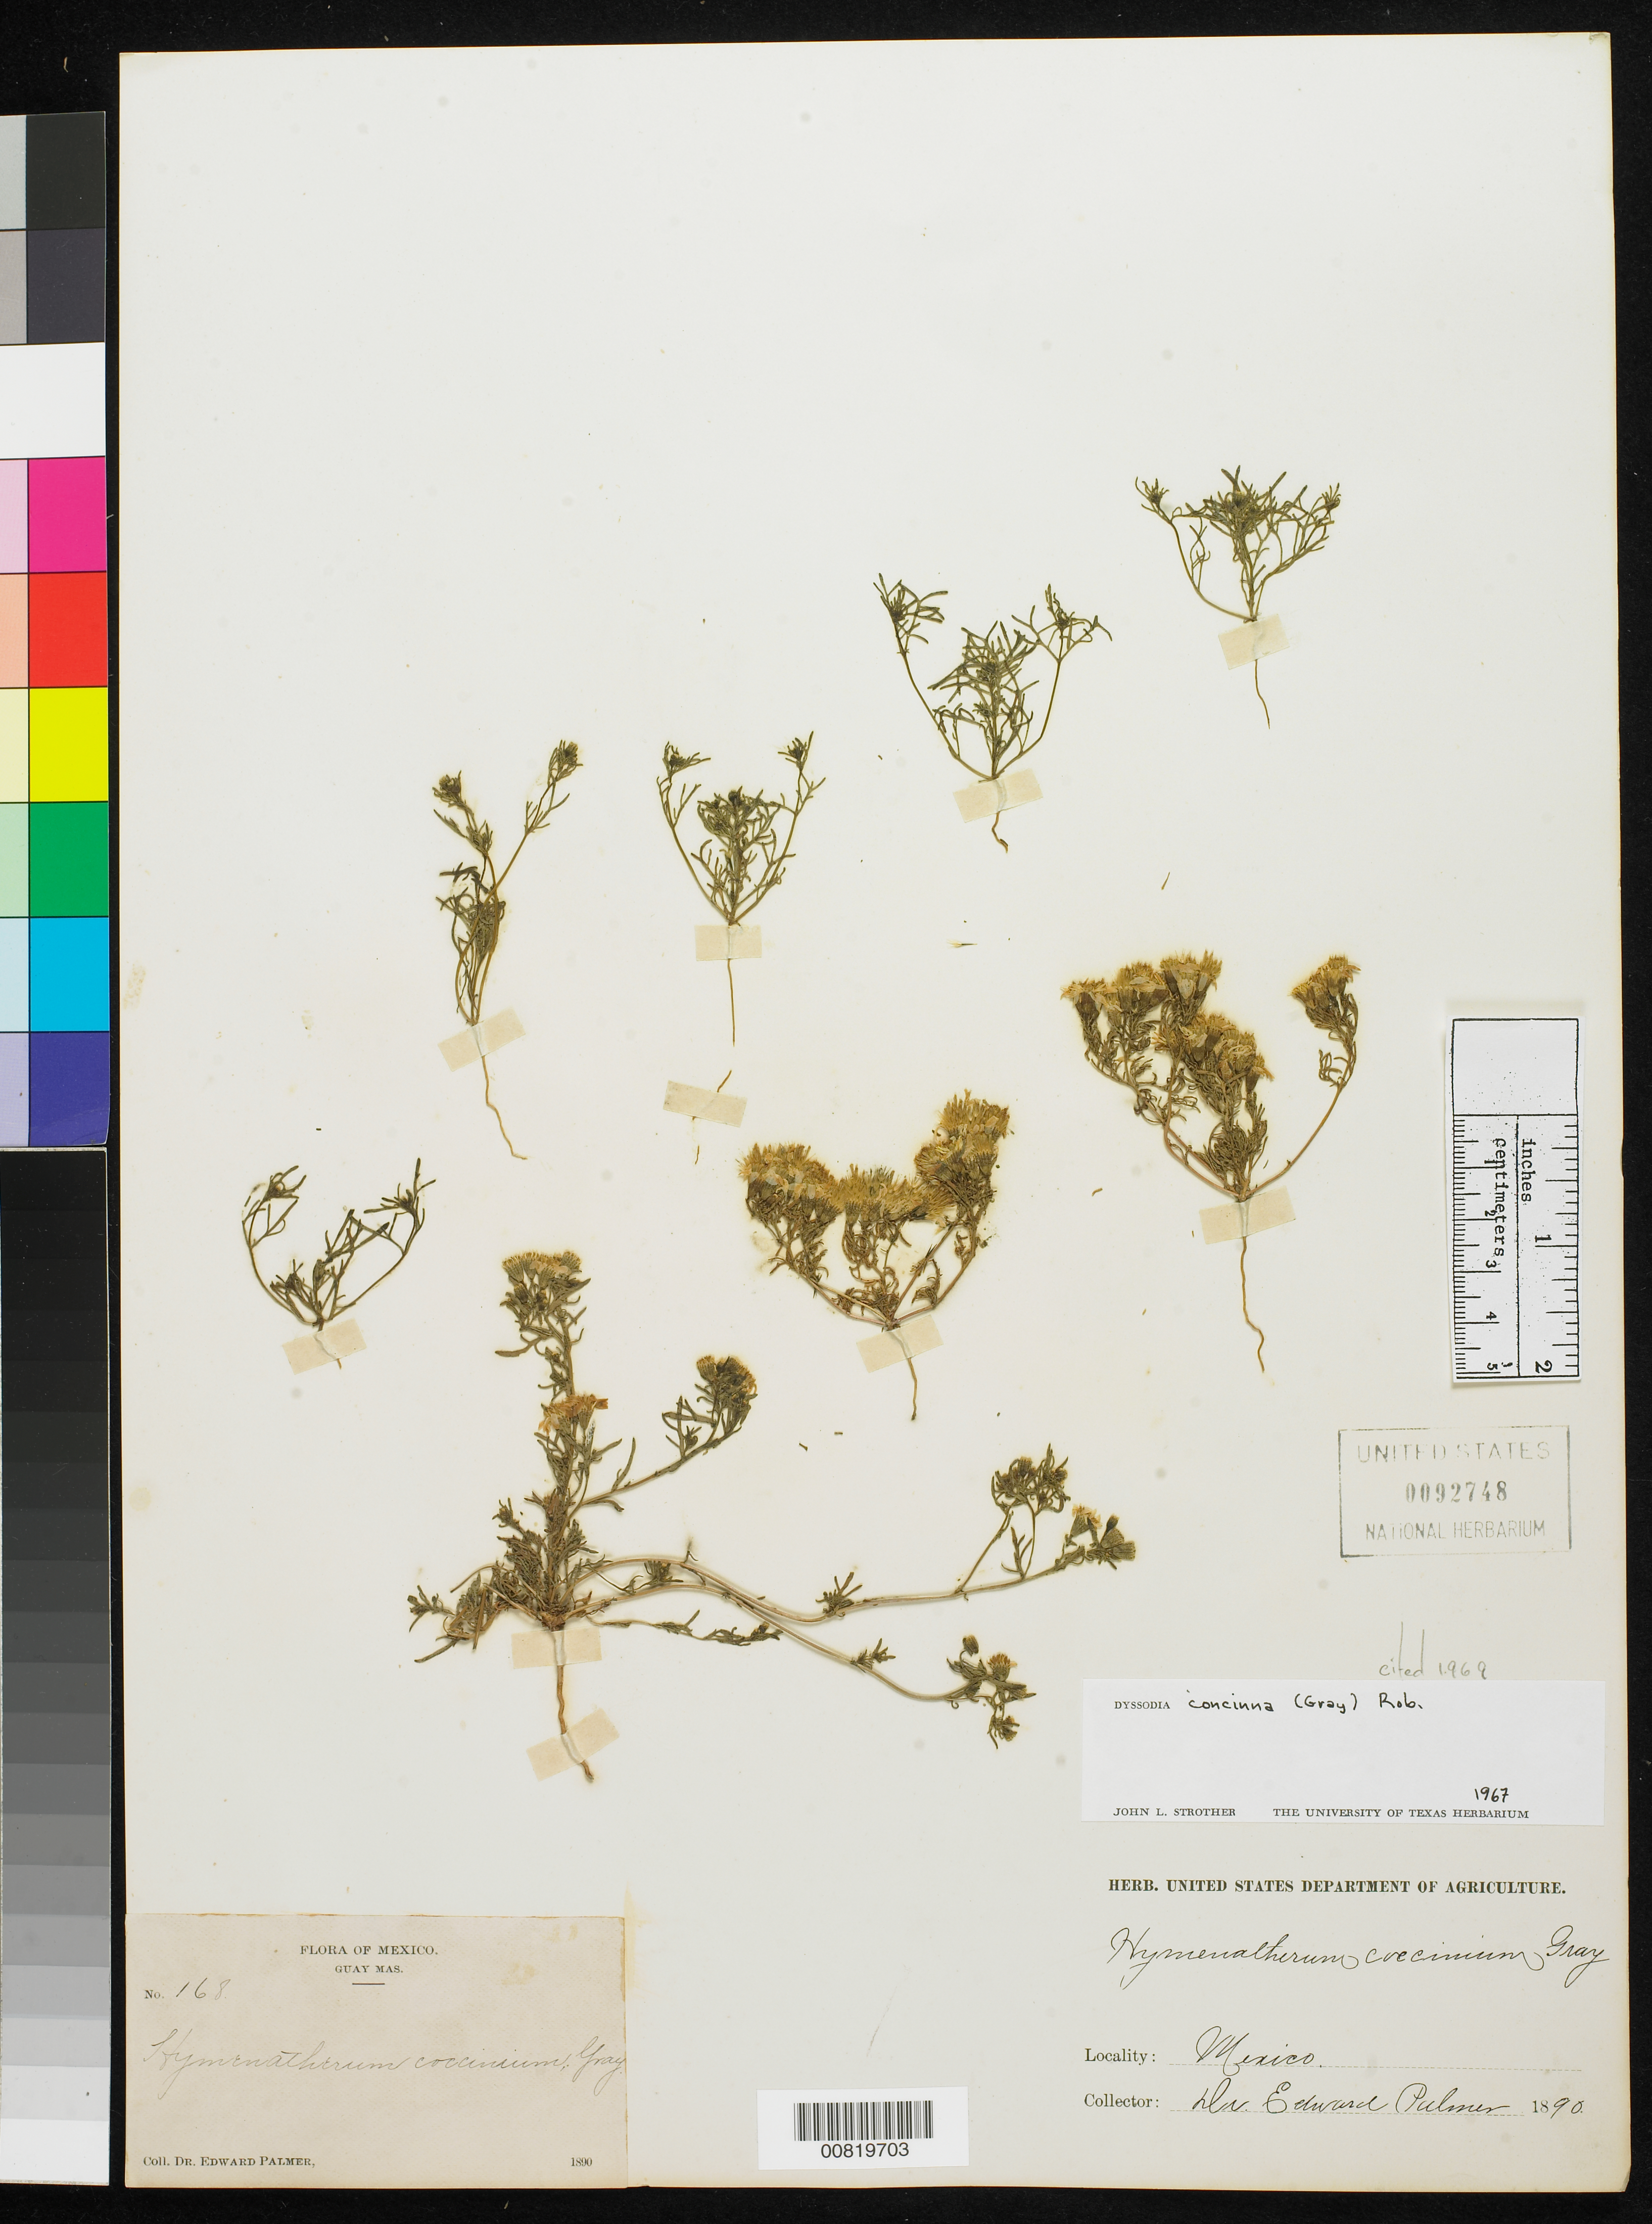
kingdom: Plantae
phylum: Tracheophyta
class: Magnoliopsida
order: Asterales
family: Asteraceae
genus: Thymophylla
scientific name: Thymophylla concinna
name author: (A. Gray) Strother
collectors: E. Palmer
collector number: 168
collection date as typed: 1890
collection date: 1890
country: Mexico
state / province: Sonora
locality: Guaymas, Sonora.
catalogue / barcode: US 92748